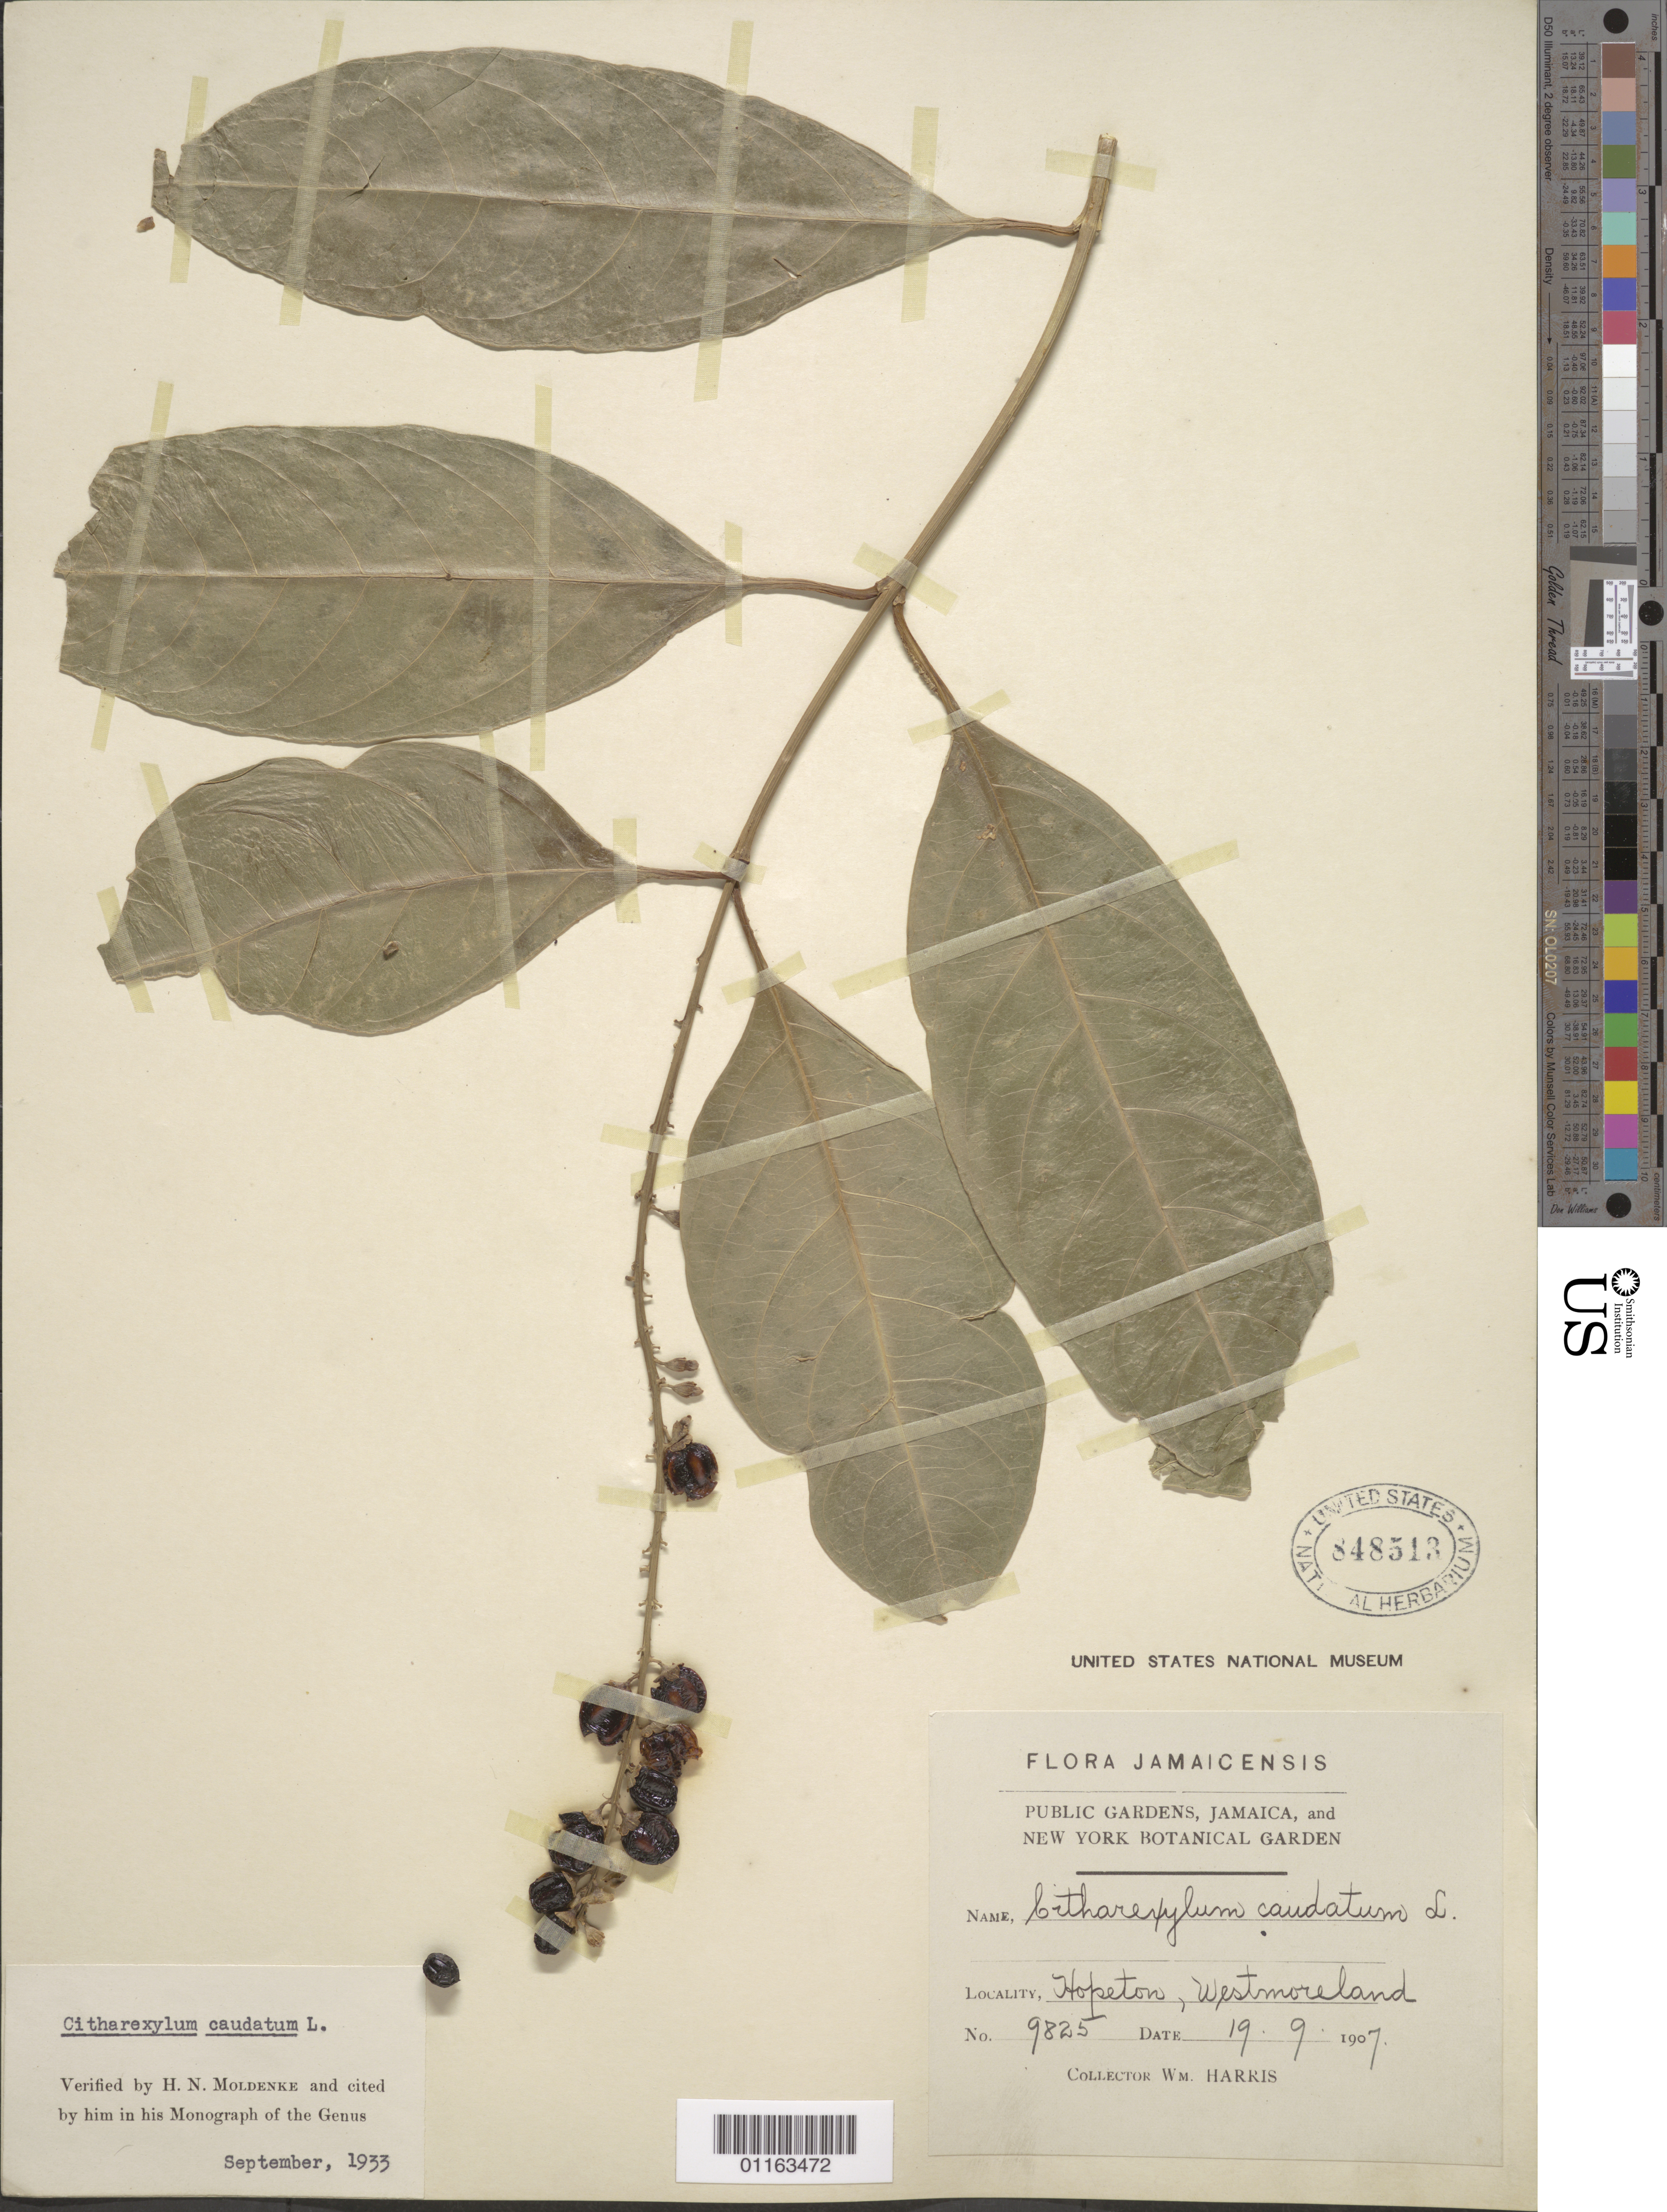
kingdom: Plantae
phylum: Tracheophyta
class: Magnoliopsida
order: Lamiales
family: Verbenaceae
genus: Citharexylum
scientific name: Citharexylum caudatum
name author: L.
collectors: W. Harris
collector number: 9825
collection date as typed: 19 Sep 1907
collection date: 1907-09-19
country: Jamaica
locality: Hopeton, Westmoreland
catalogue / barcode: US 848513